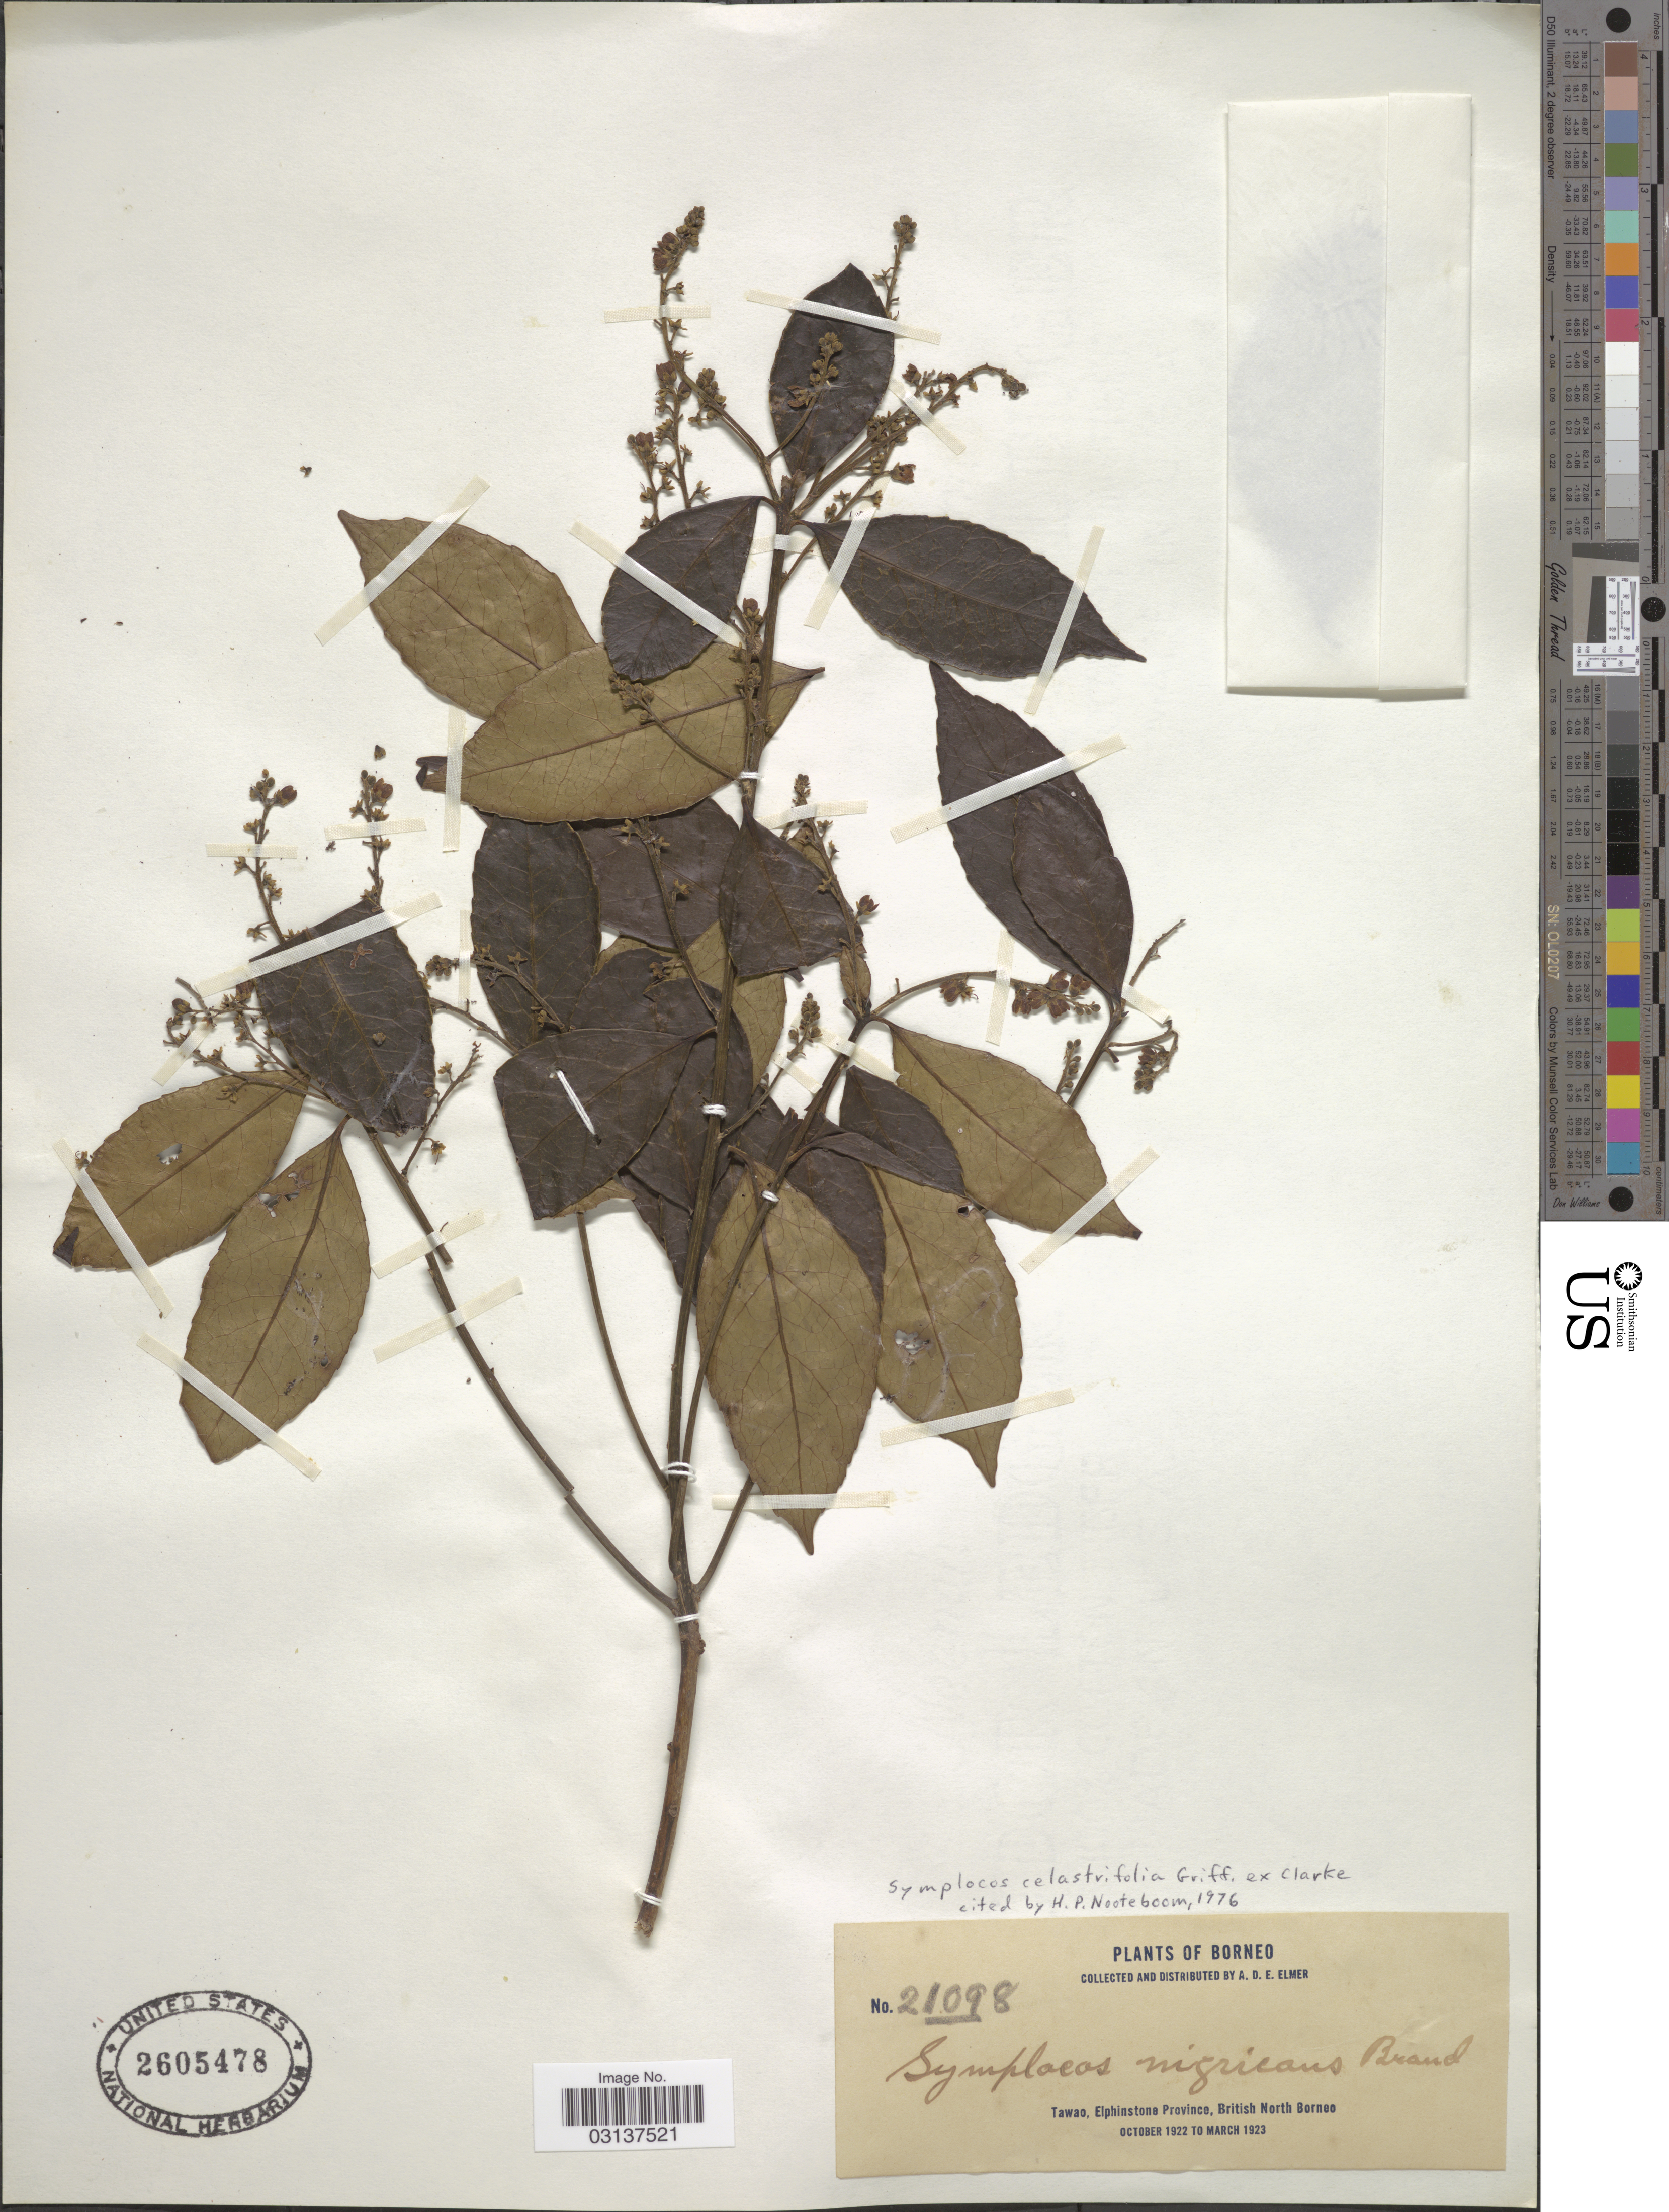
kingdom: Plantae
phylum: Tracheophyta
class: Magnoliopsida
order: Ericales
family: Symplocaceae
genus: Symplocos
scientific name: Symplocos celastrifolia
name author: Griff. ex C.B. Clarke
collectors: A. D. E. Elmer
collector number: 21098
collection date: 1922-10/1923-03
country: Malaysia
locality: Borneo, Tawao, Elphinstone Province, British North Borneo.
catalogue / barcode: US 2605478